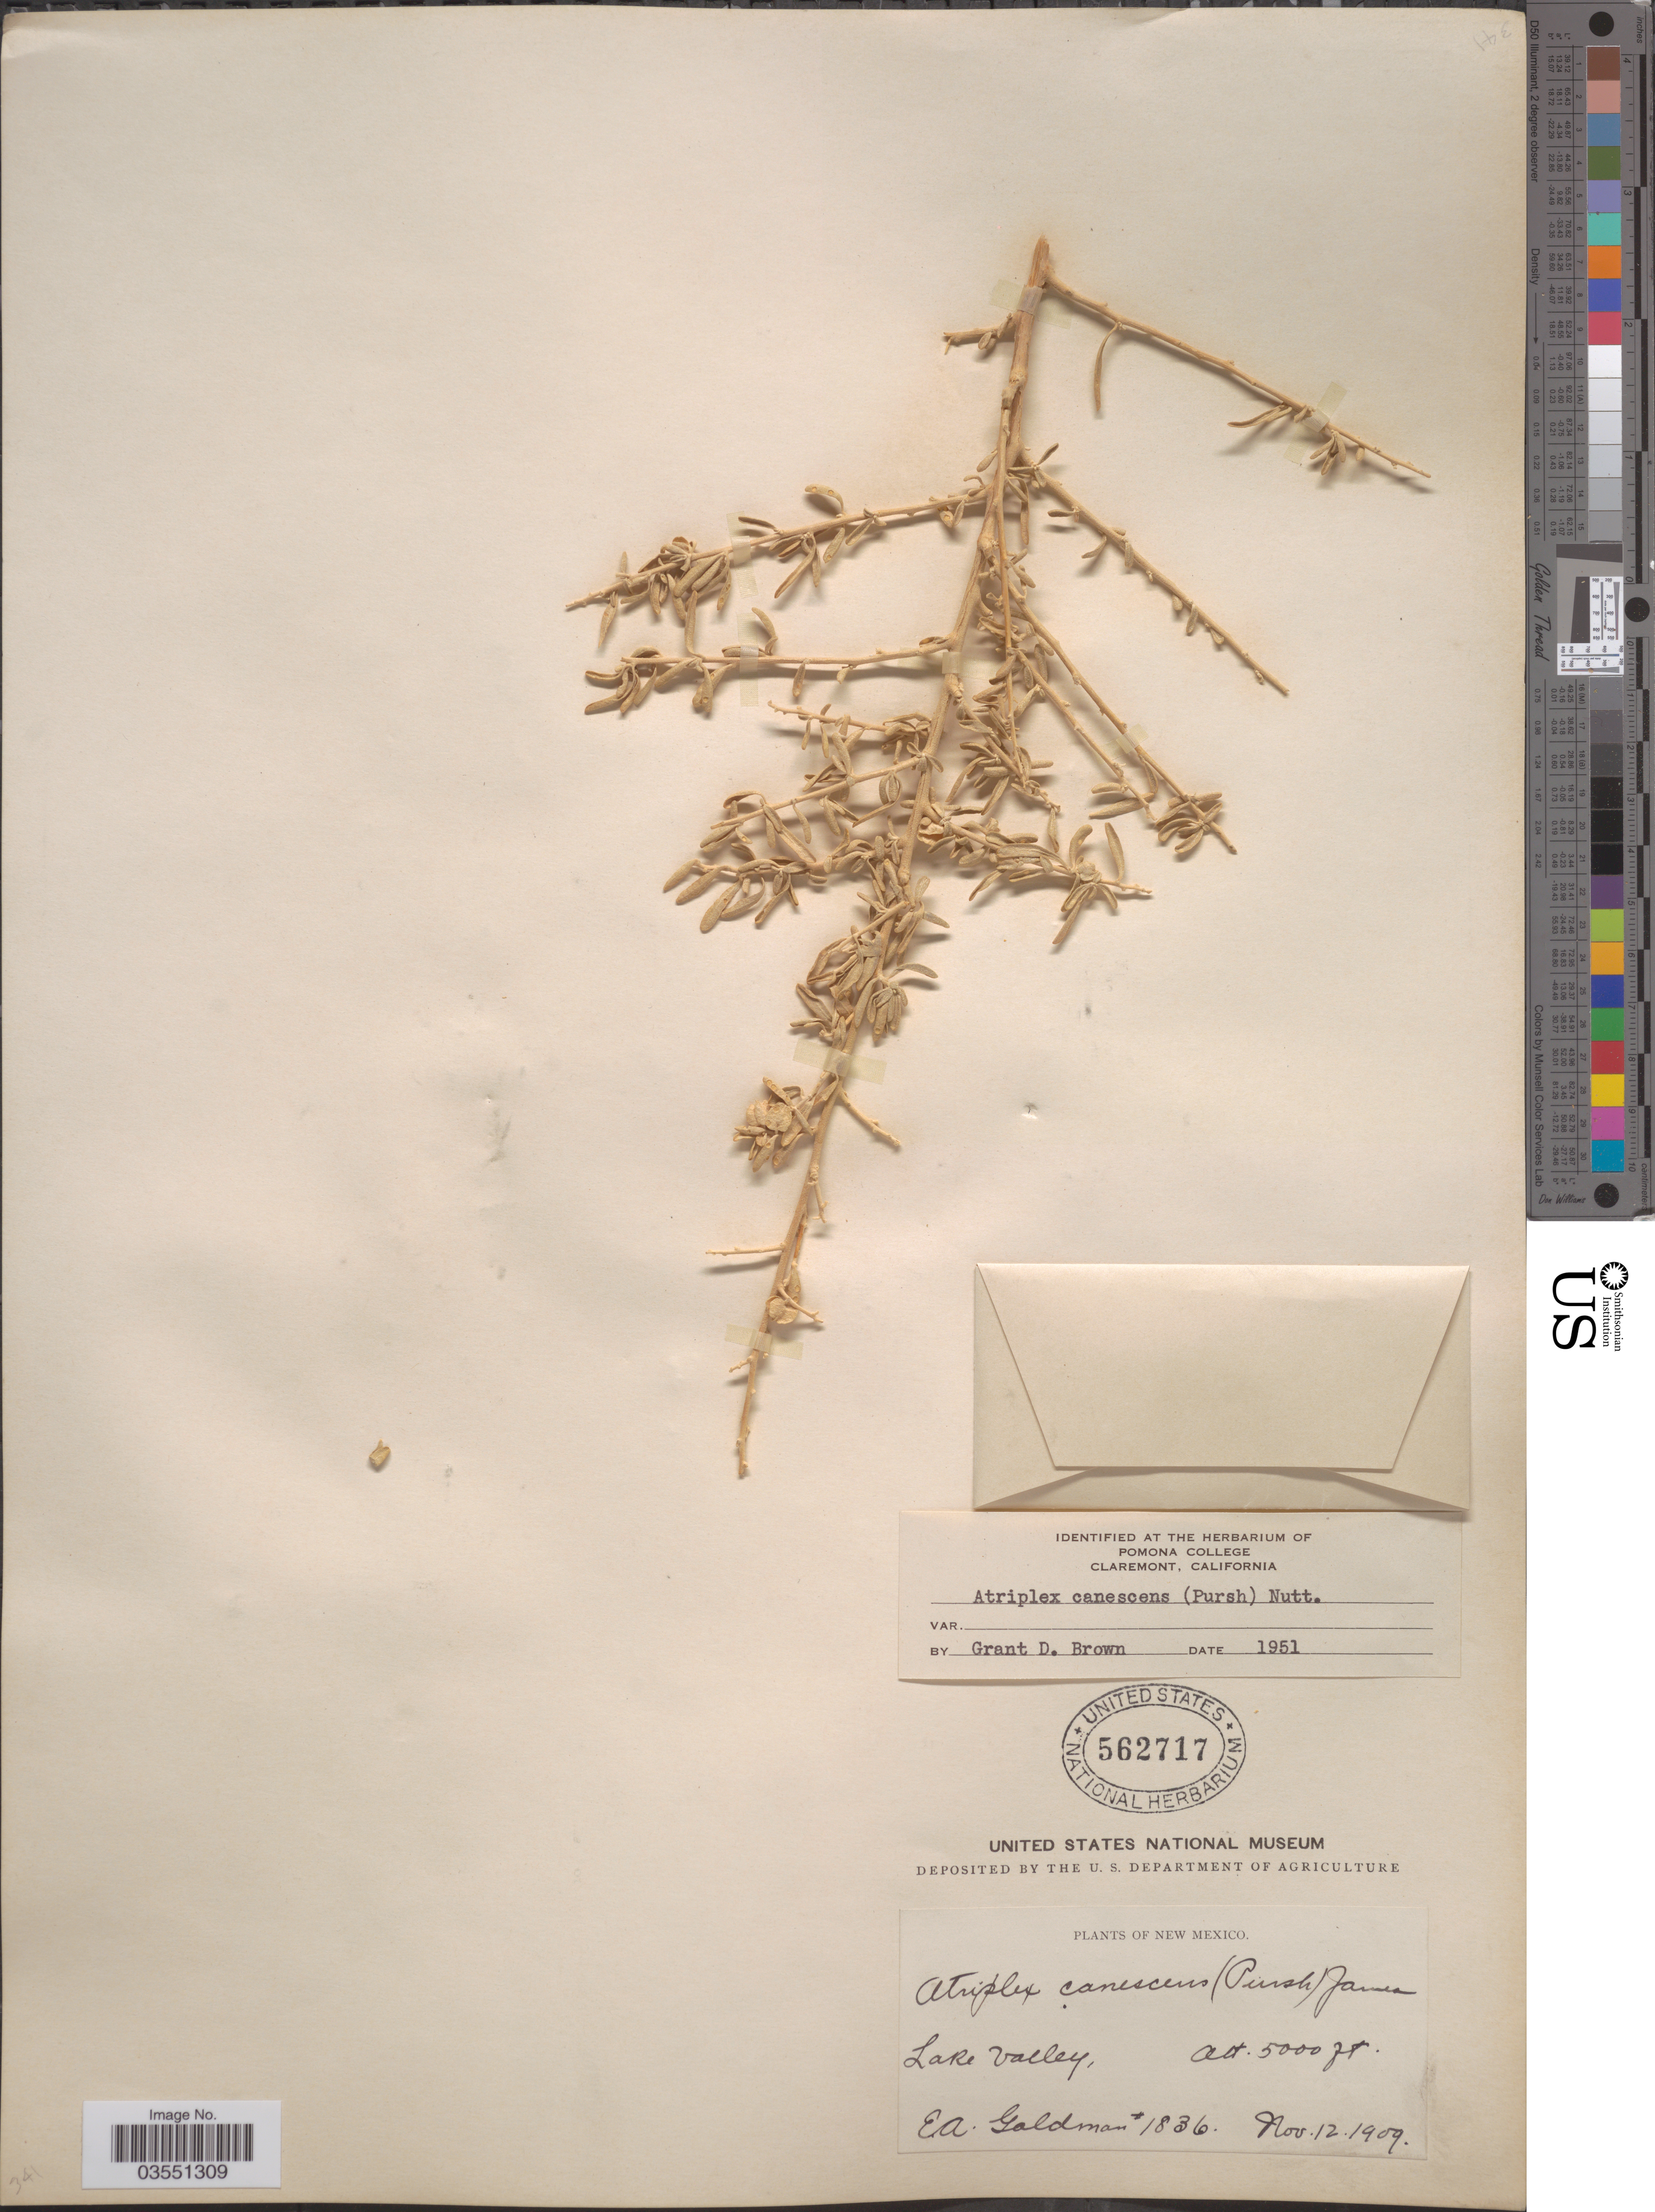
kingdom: Plantae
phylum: Tracheophyta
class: Magnoliopsida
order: Caryophyllales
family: Amaranthaceae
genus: Atriplex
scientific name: Atriplex canescens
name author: (Pursh) Nutt.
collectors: E. A. Goldman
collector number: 1836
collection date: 1909-11-12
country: United States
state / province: New Mexico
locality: Lake Valley.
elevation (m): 1524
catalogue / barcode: US 562717